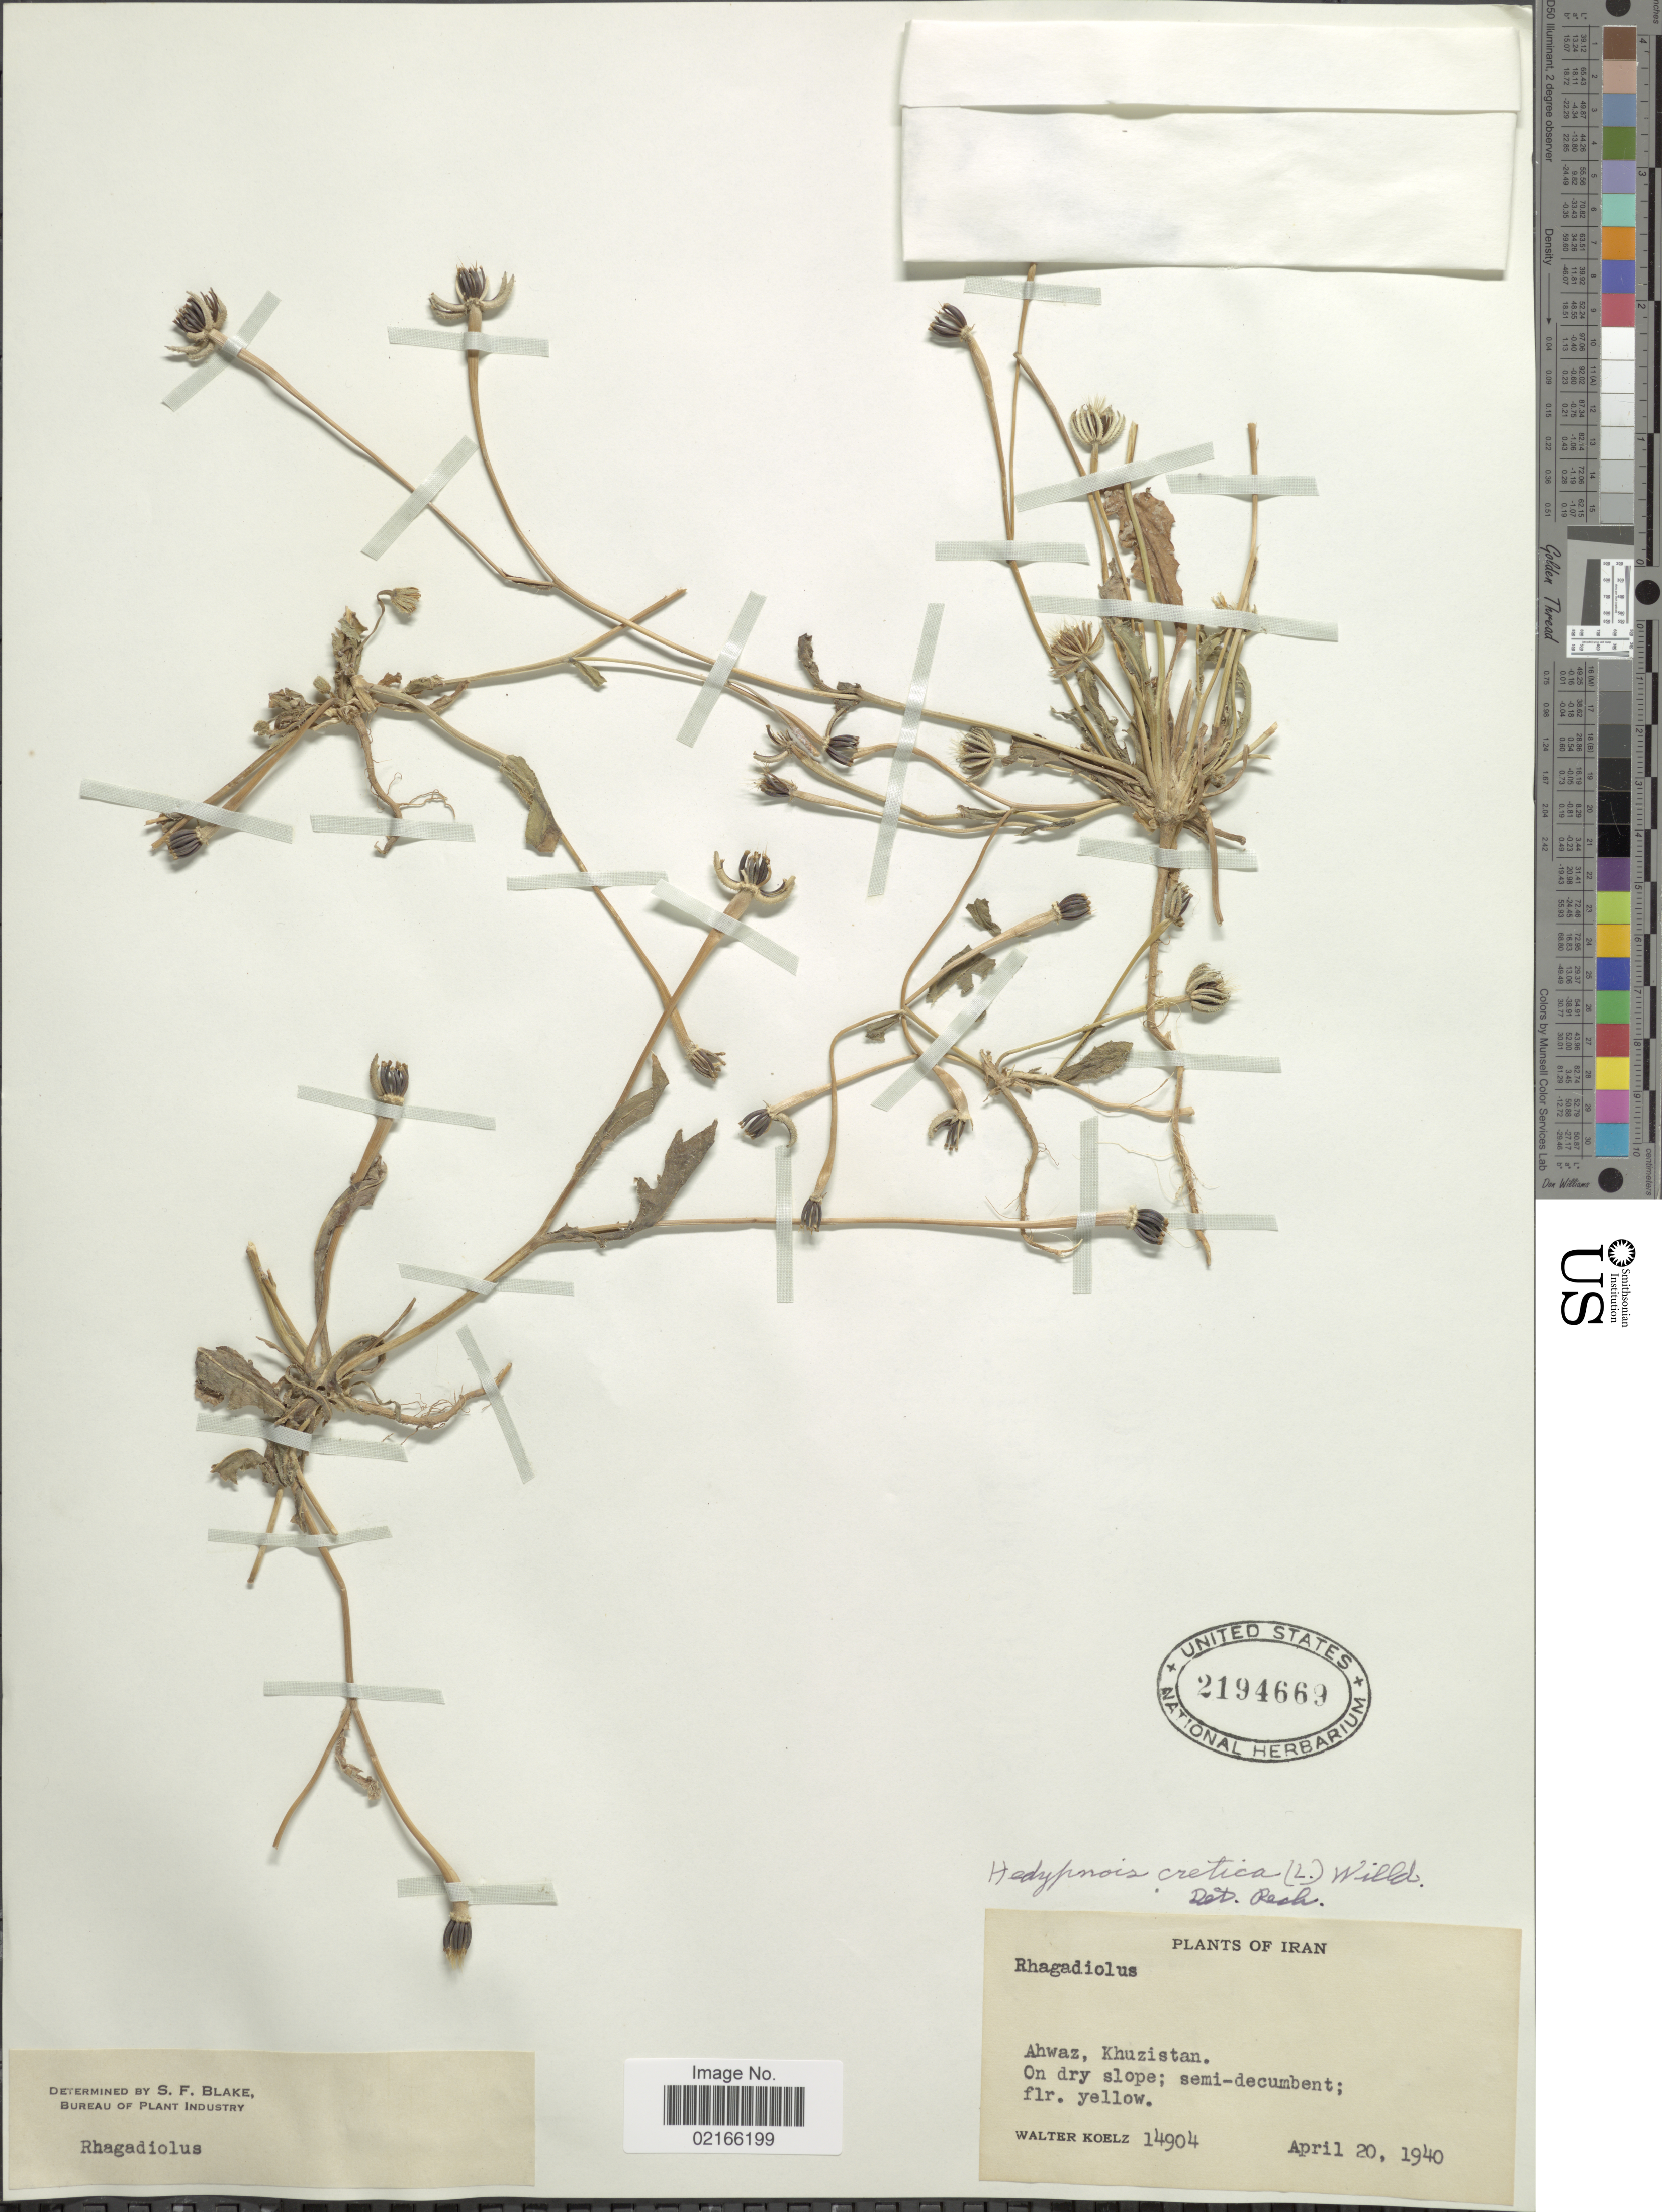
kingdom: Plantae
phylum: Tracheophyta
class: Magnoliopsida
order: Asterales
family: Asteraceae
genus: Hedypnois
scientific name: Hedypnois rhagadioloides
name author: (L.) F.W. Schmidt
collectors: W. N. Koelz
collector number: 14904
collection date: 1940-04-20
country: Iran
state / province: Khuzestan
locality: Ahwaz, Khuzistan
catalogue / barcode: US 2194669